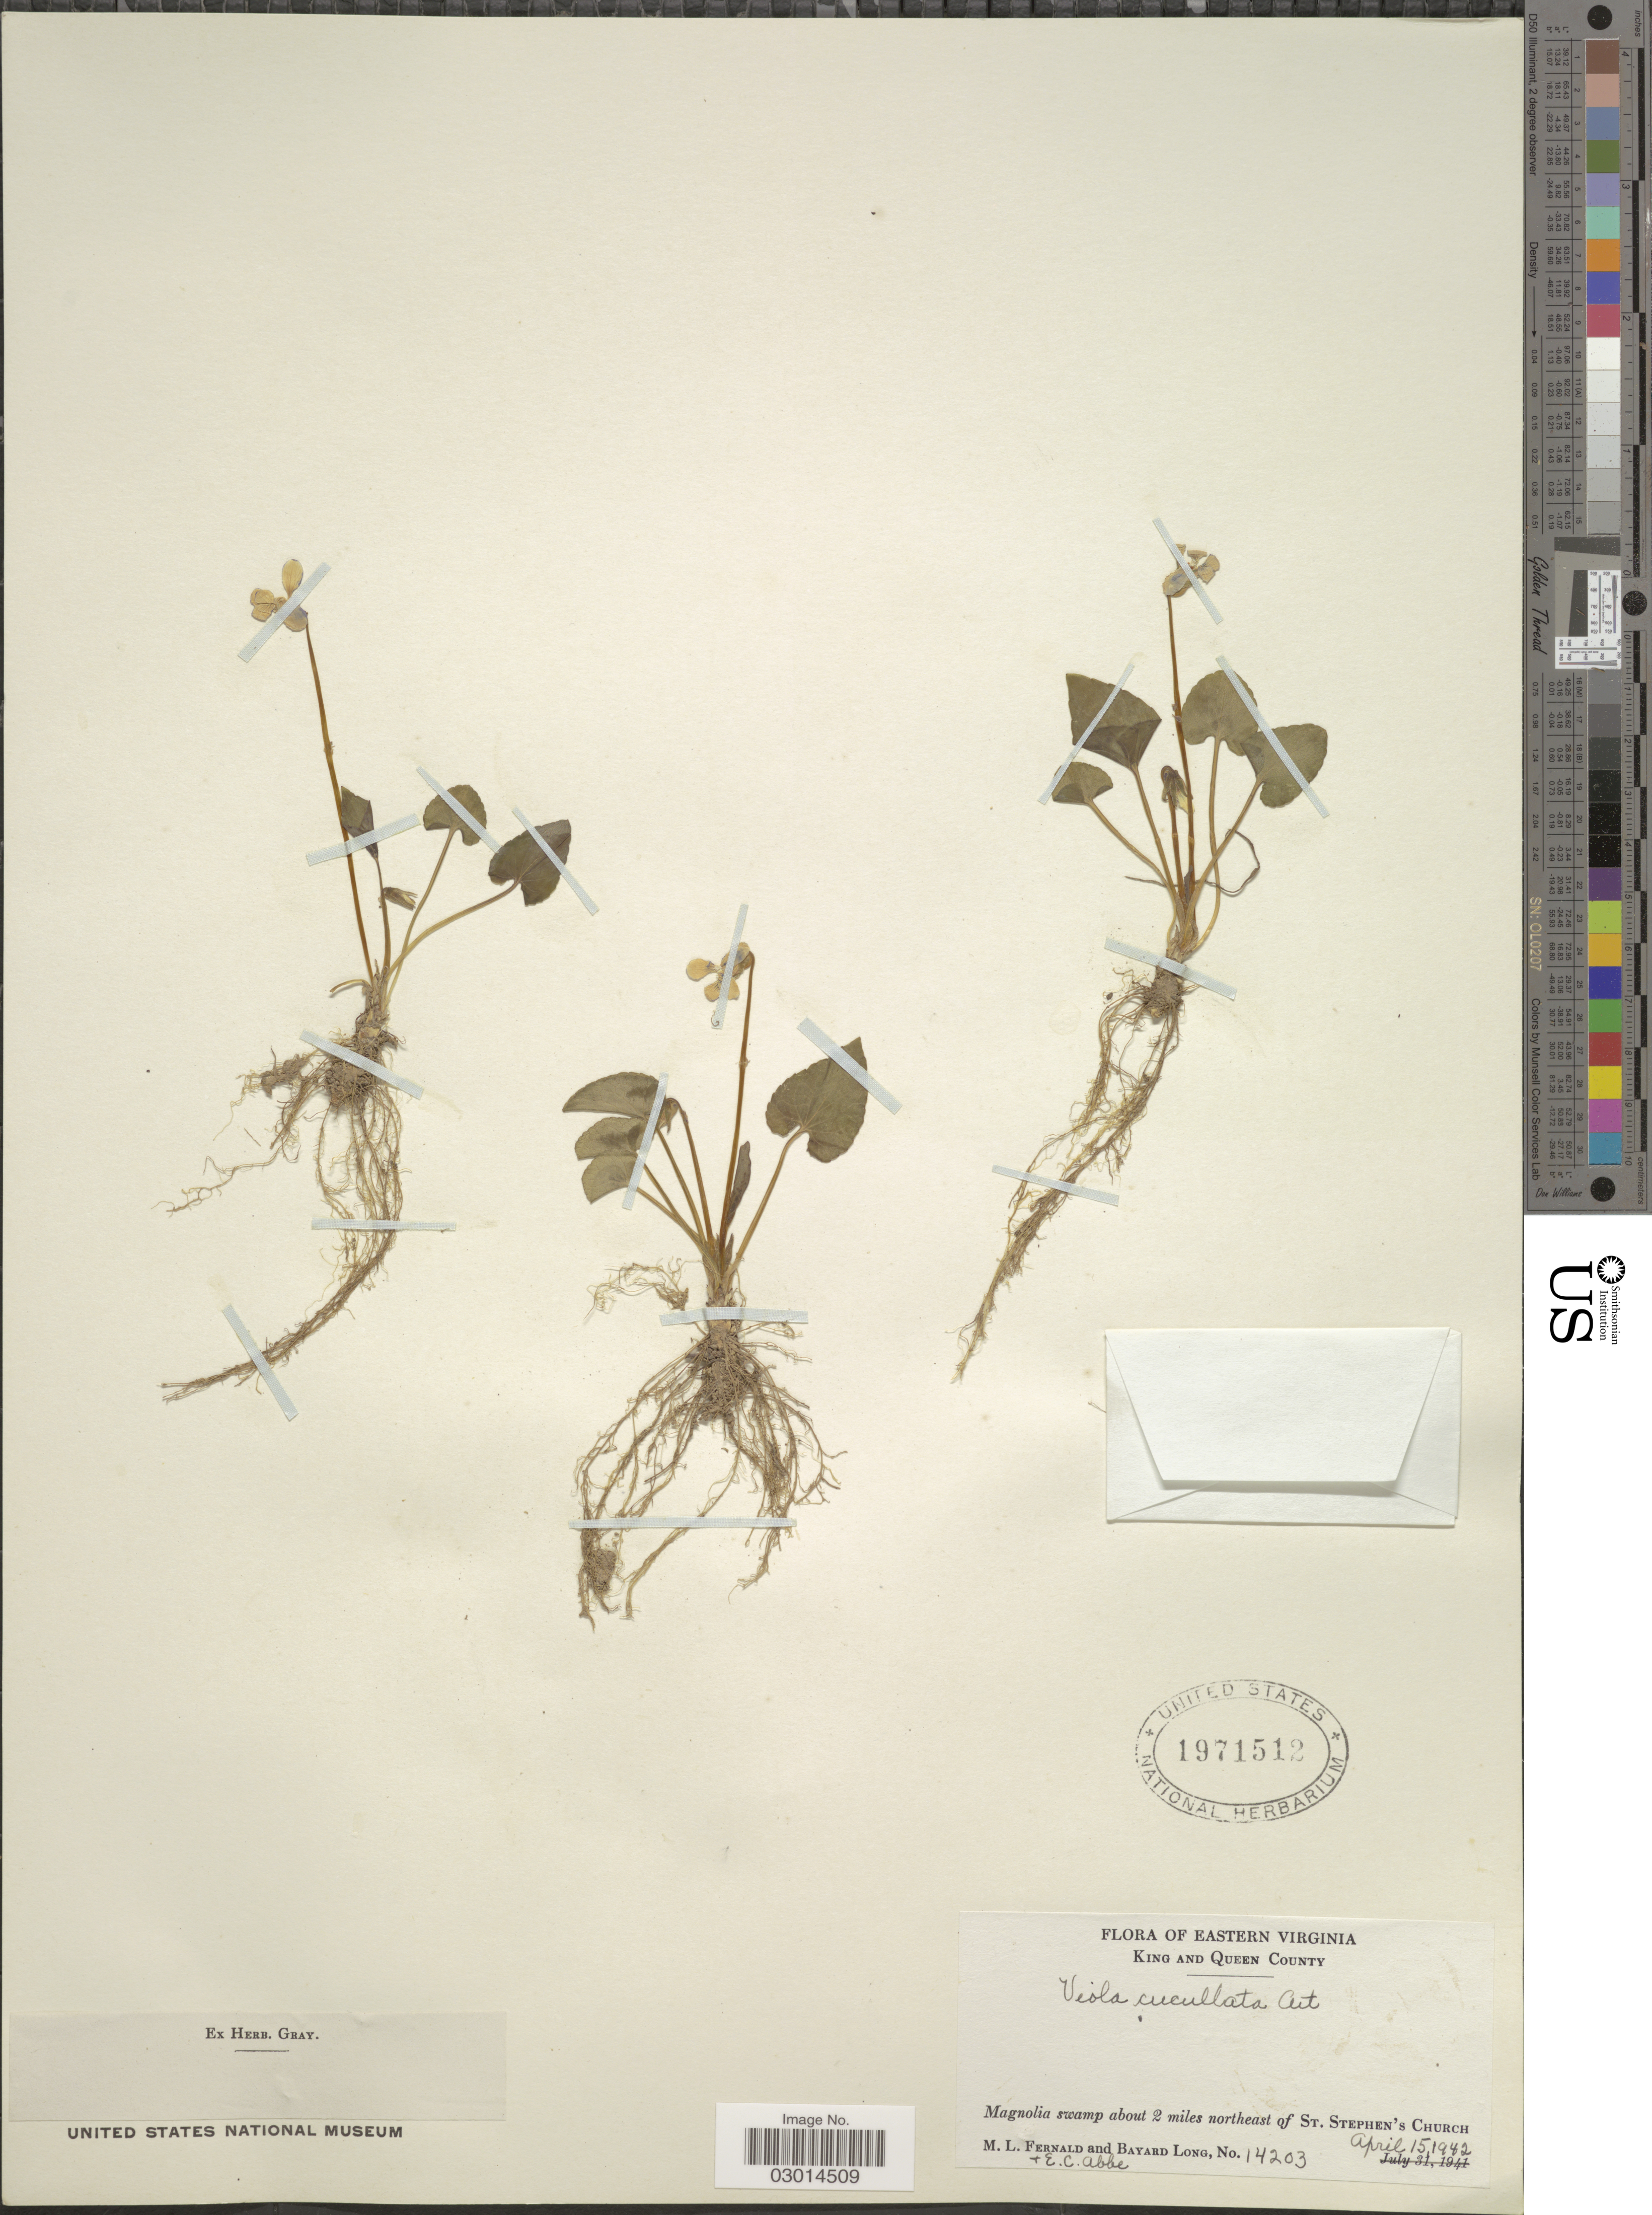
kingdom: Plantae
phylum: Tracheophyta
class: Magnoliopsida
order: Malpighiales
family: Violaceae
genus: Viola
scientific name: Viola cucullata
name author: Aiton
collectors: M. L. Fernald, B. Long & E. C. Abbe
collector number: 14203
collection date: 1942-04-15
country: United States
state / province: Virginia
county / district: King and Queen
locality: Eastern Virginia, King and Queen County, Magnolia swamp about 2 miles northeast of St. Stephen's Church.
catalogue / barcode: US 1971512